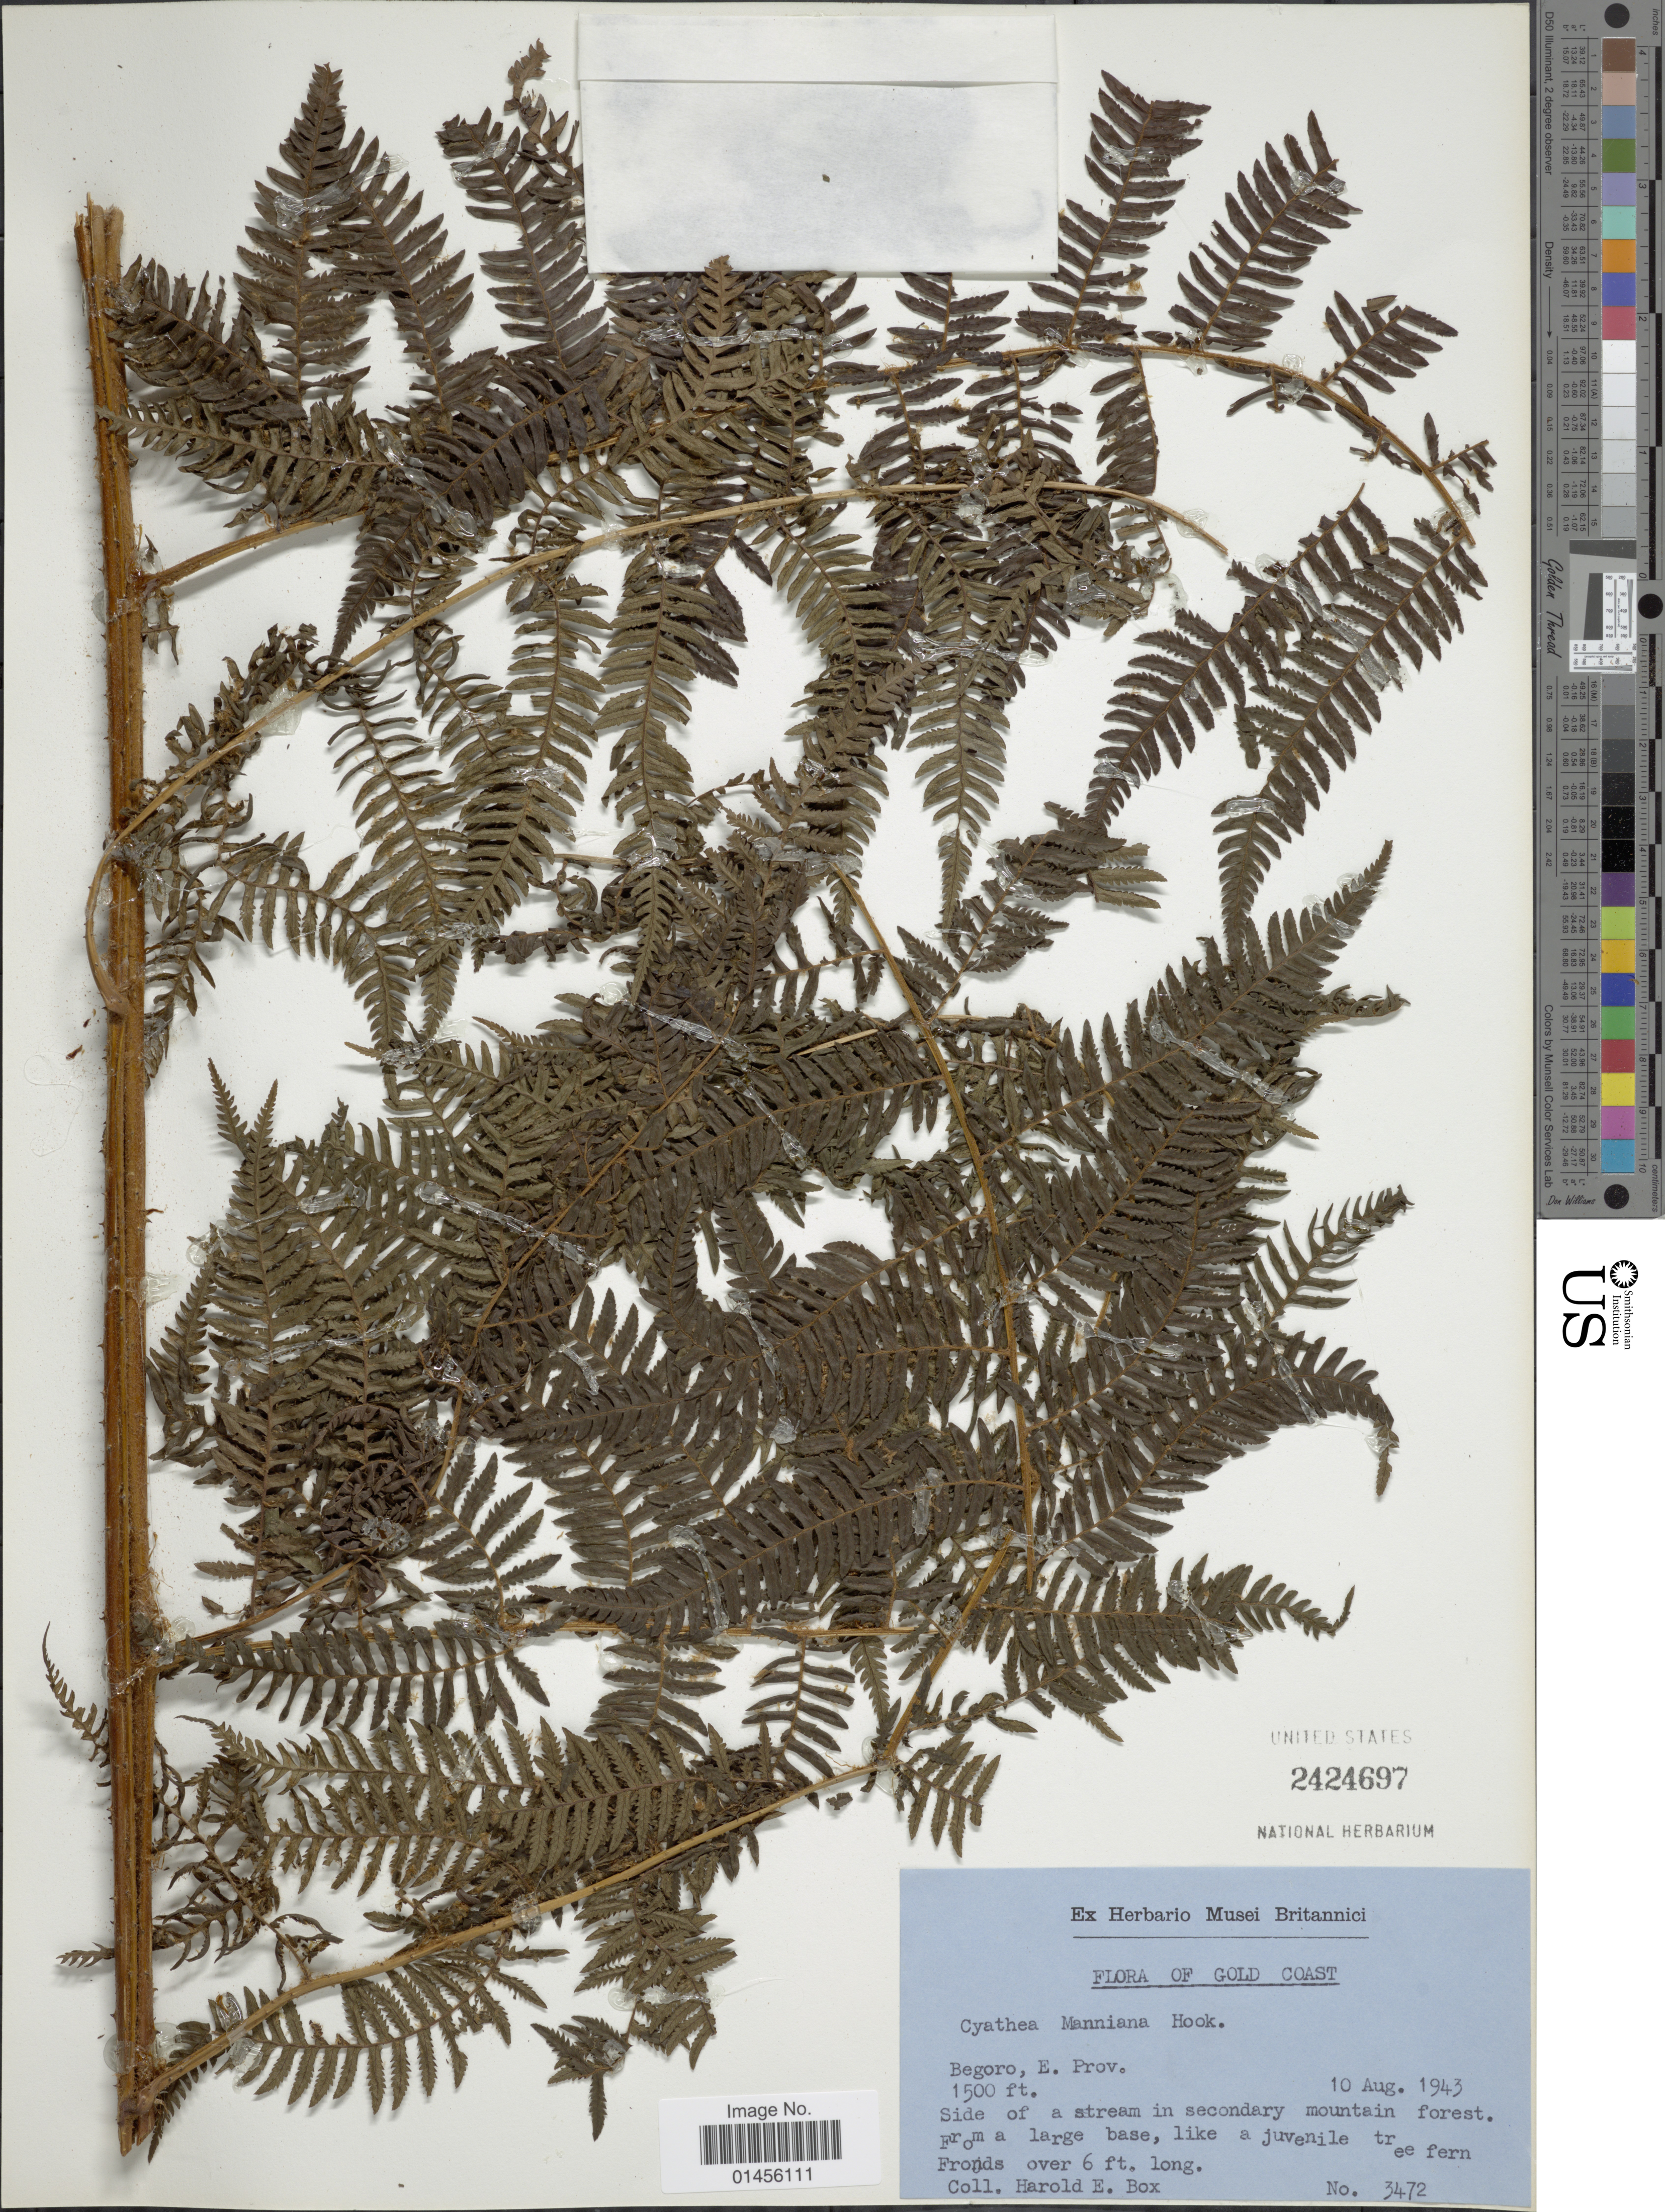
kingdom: Plantae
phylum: Tracheophyta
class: Polypodiopsida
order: Cyatheales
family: Cyatheaceae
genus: Alsophila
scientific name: Alsophila manniana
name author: (Hook.) R.M. Tryon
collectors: H. E. Box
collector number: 3472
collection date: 1943-08-10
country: Ghana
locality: Gold Coast, Begoro, E Prov., side of a stream in secondary mountain forest.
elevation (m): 457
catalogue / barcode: US 2424697